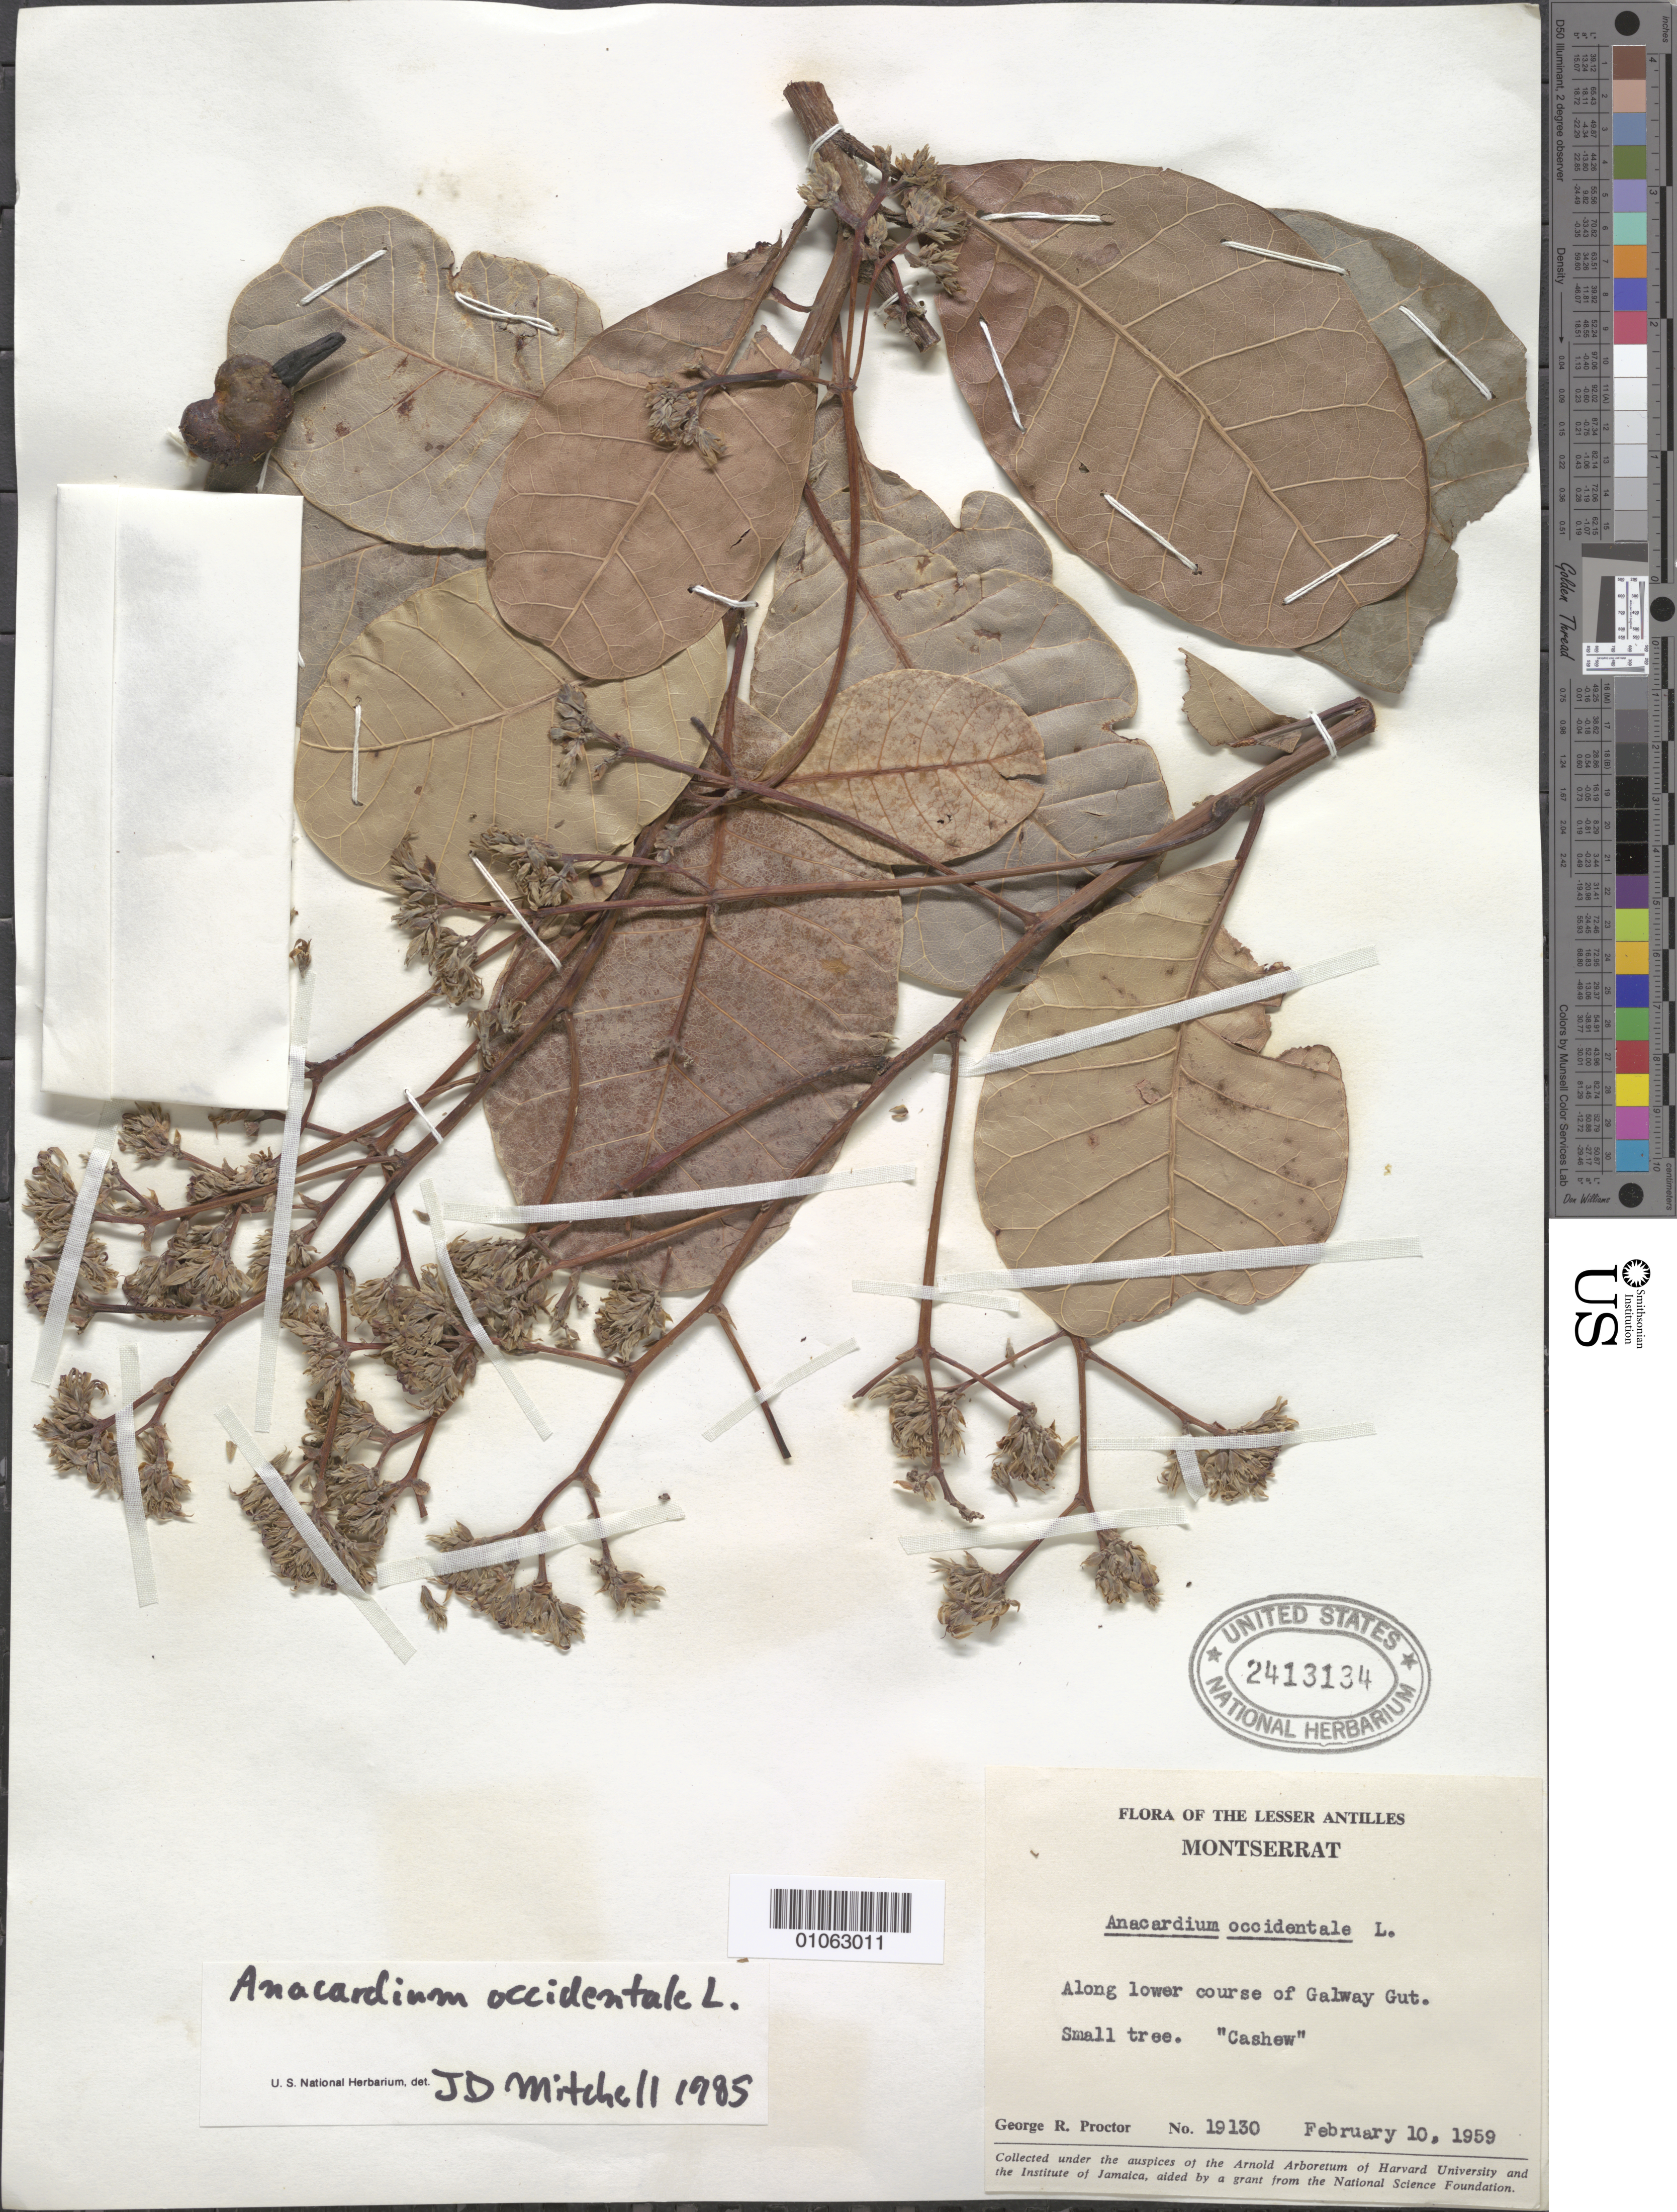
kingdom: Plantae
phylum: Tracheophyta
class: Magnoliopsida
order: Sapindales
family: Anacardiaceae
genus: Anacardium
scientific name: Anacardium occidentale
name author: L.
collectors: G. R. Proctor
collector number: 19130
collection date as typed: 10 Feb 1959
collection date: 1959-02-10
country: Montserrat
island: Montserrat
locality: Along lower courses of Galway Gut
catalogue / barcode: US 2413134